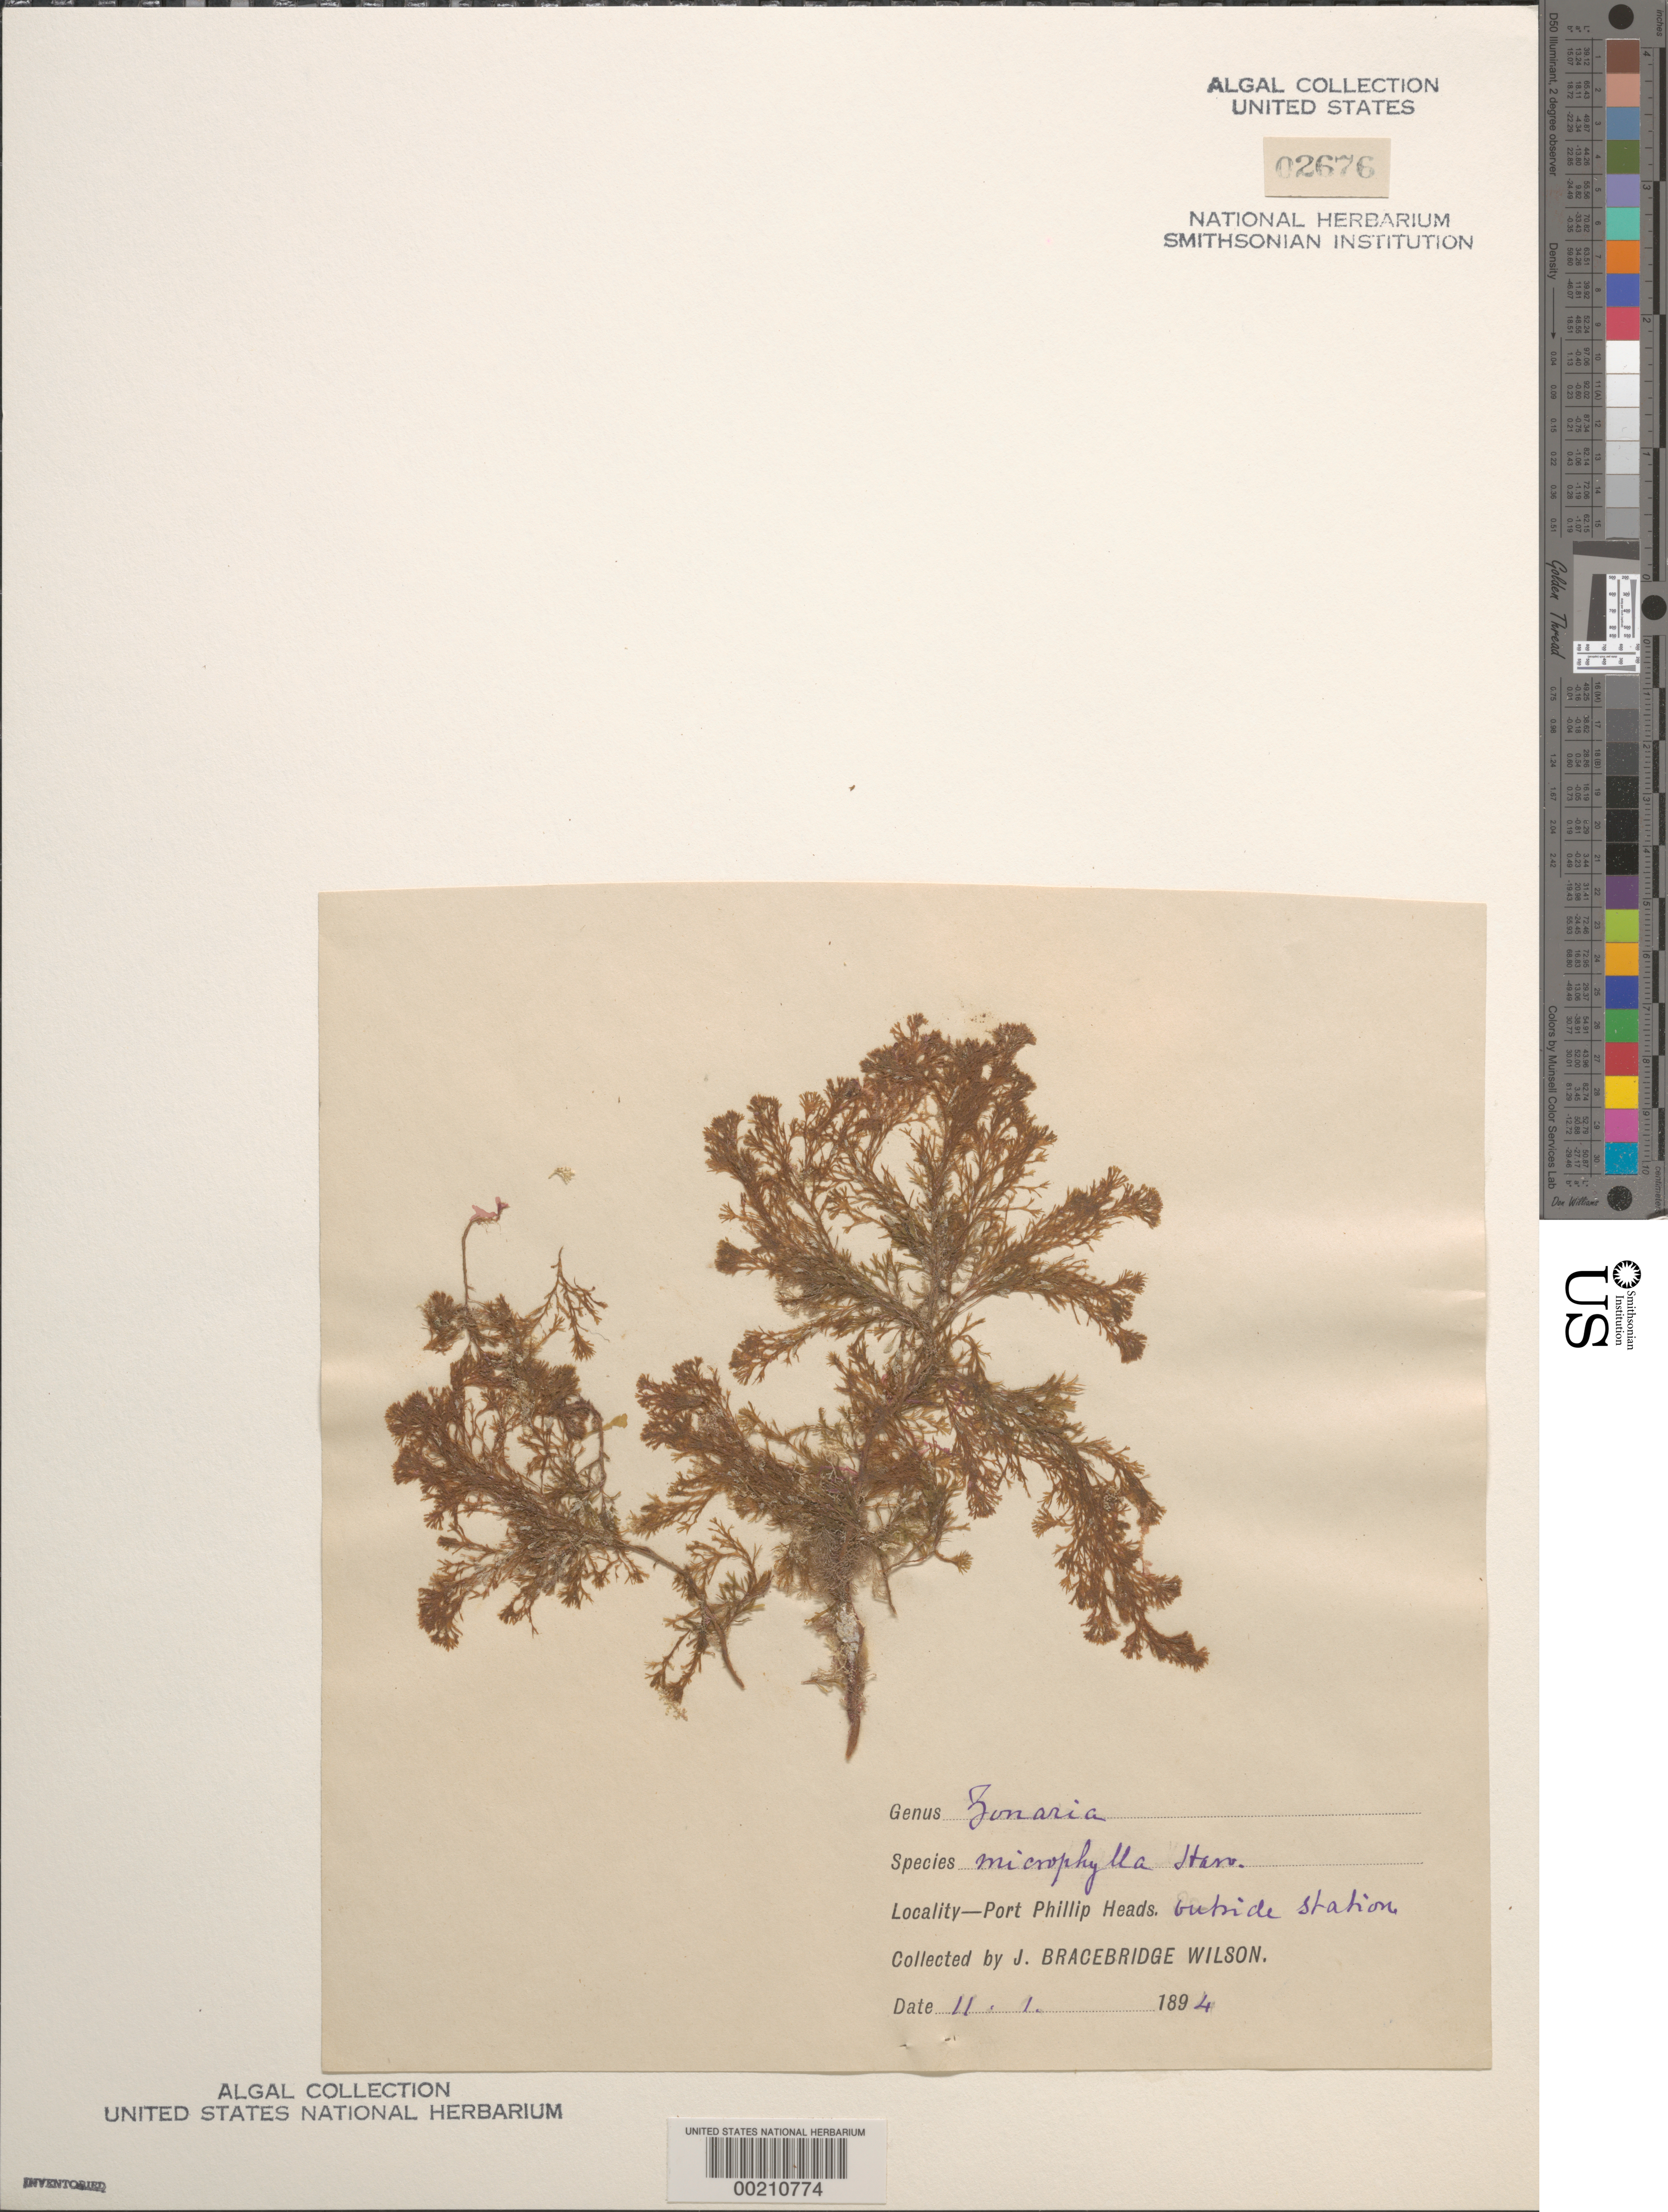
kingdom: Chromista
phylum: Ochrophyta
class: Phaeophyceae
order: Dictyotales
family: Dictyotaceae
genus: Chlanidophora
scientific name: Chlanidophora microphylla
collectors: J. B. Wilson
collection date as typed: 11 Jan 1894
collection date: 1894-01-11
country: Australia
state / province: Victoria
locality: Port Phillip Heads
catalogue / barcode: US 2676